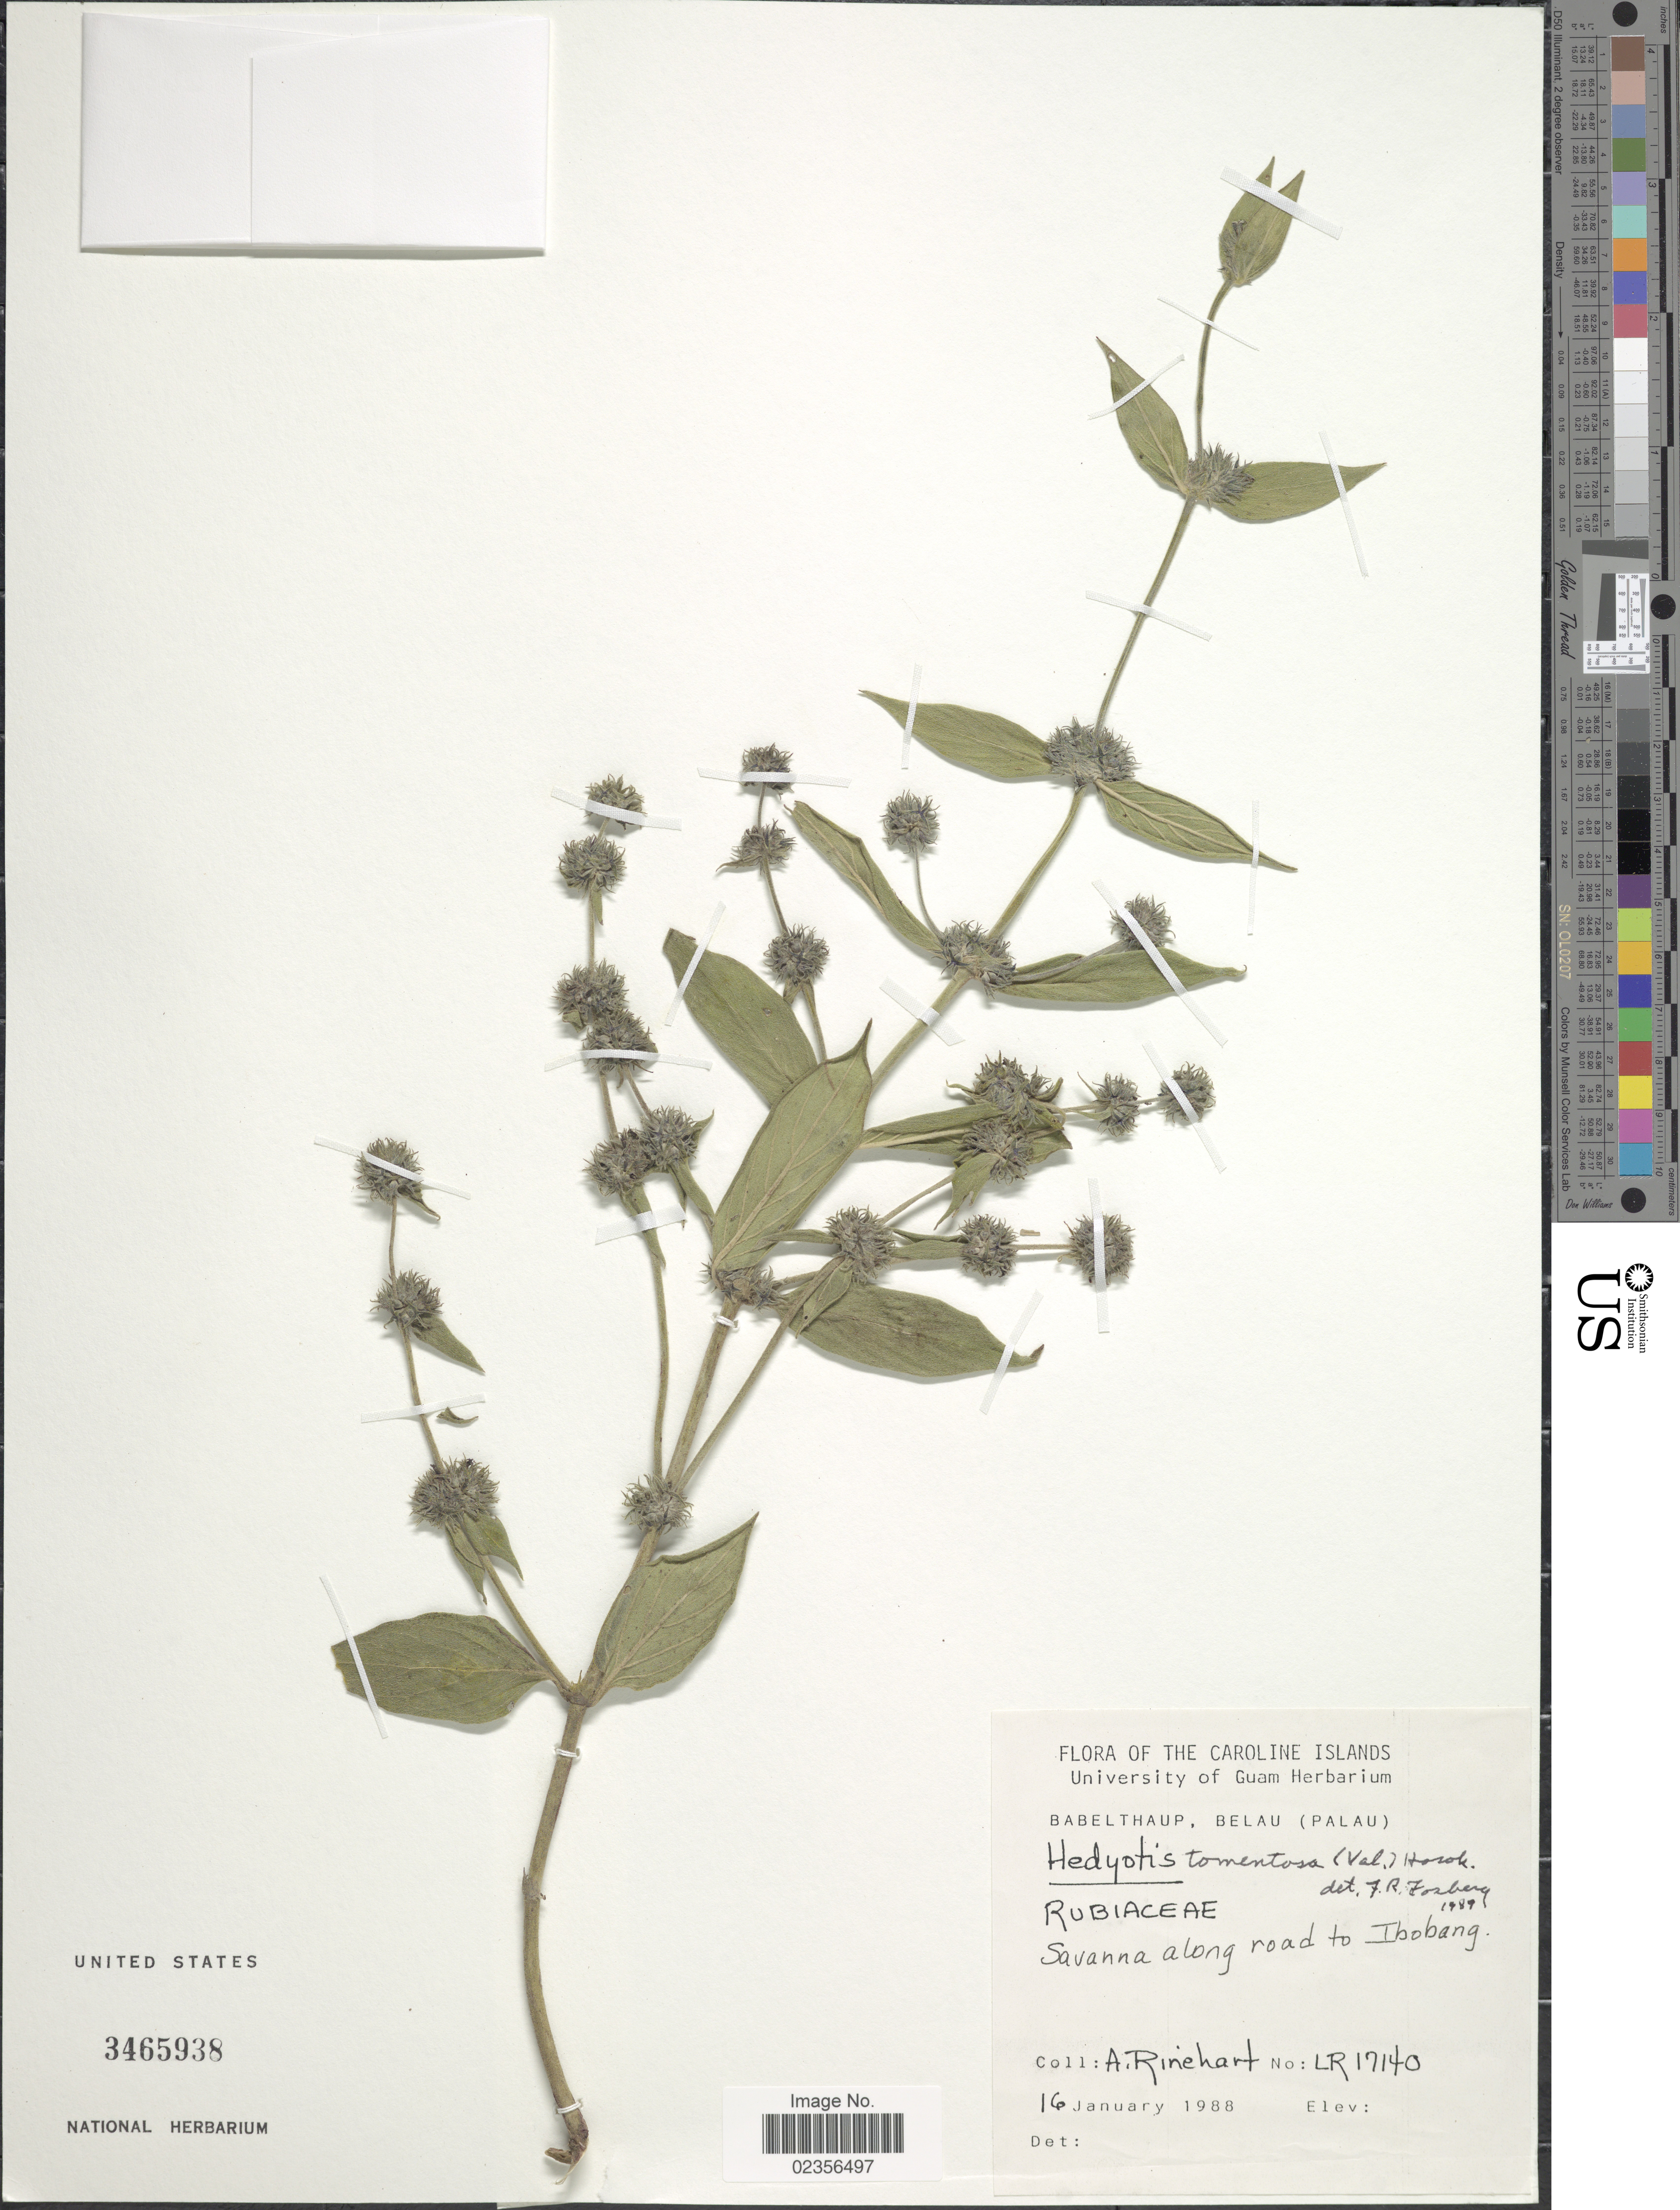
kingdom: Plantae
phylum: Tracheophyta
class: Magnoliopsida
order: Gentianales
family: Rubiaceae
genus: Hedyotis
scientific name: Hedyotis tomentosa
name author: (Valeton) Hosok.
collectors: A. Rinehart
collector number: LR 17140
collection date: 1988-01-16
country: Palau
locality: Caroline Islands. Babelthaup (Palau). road to Ibobang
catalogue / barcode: US 3465938